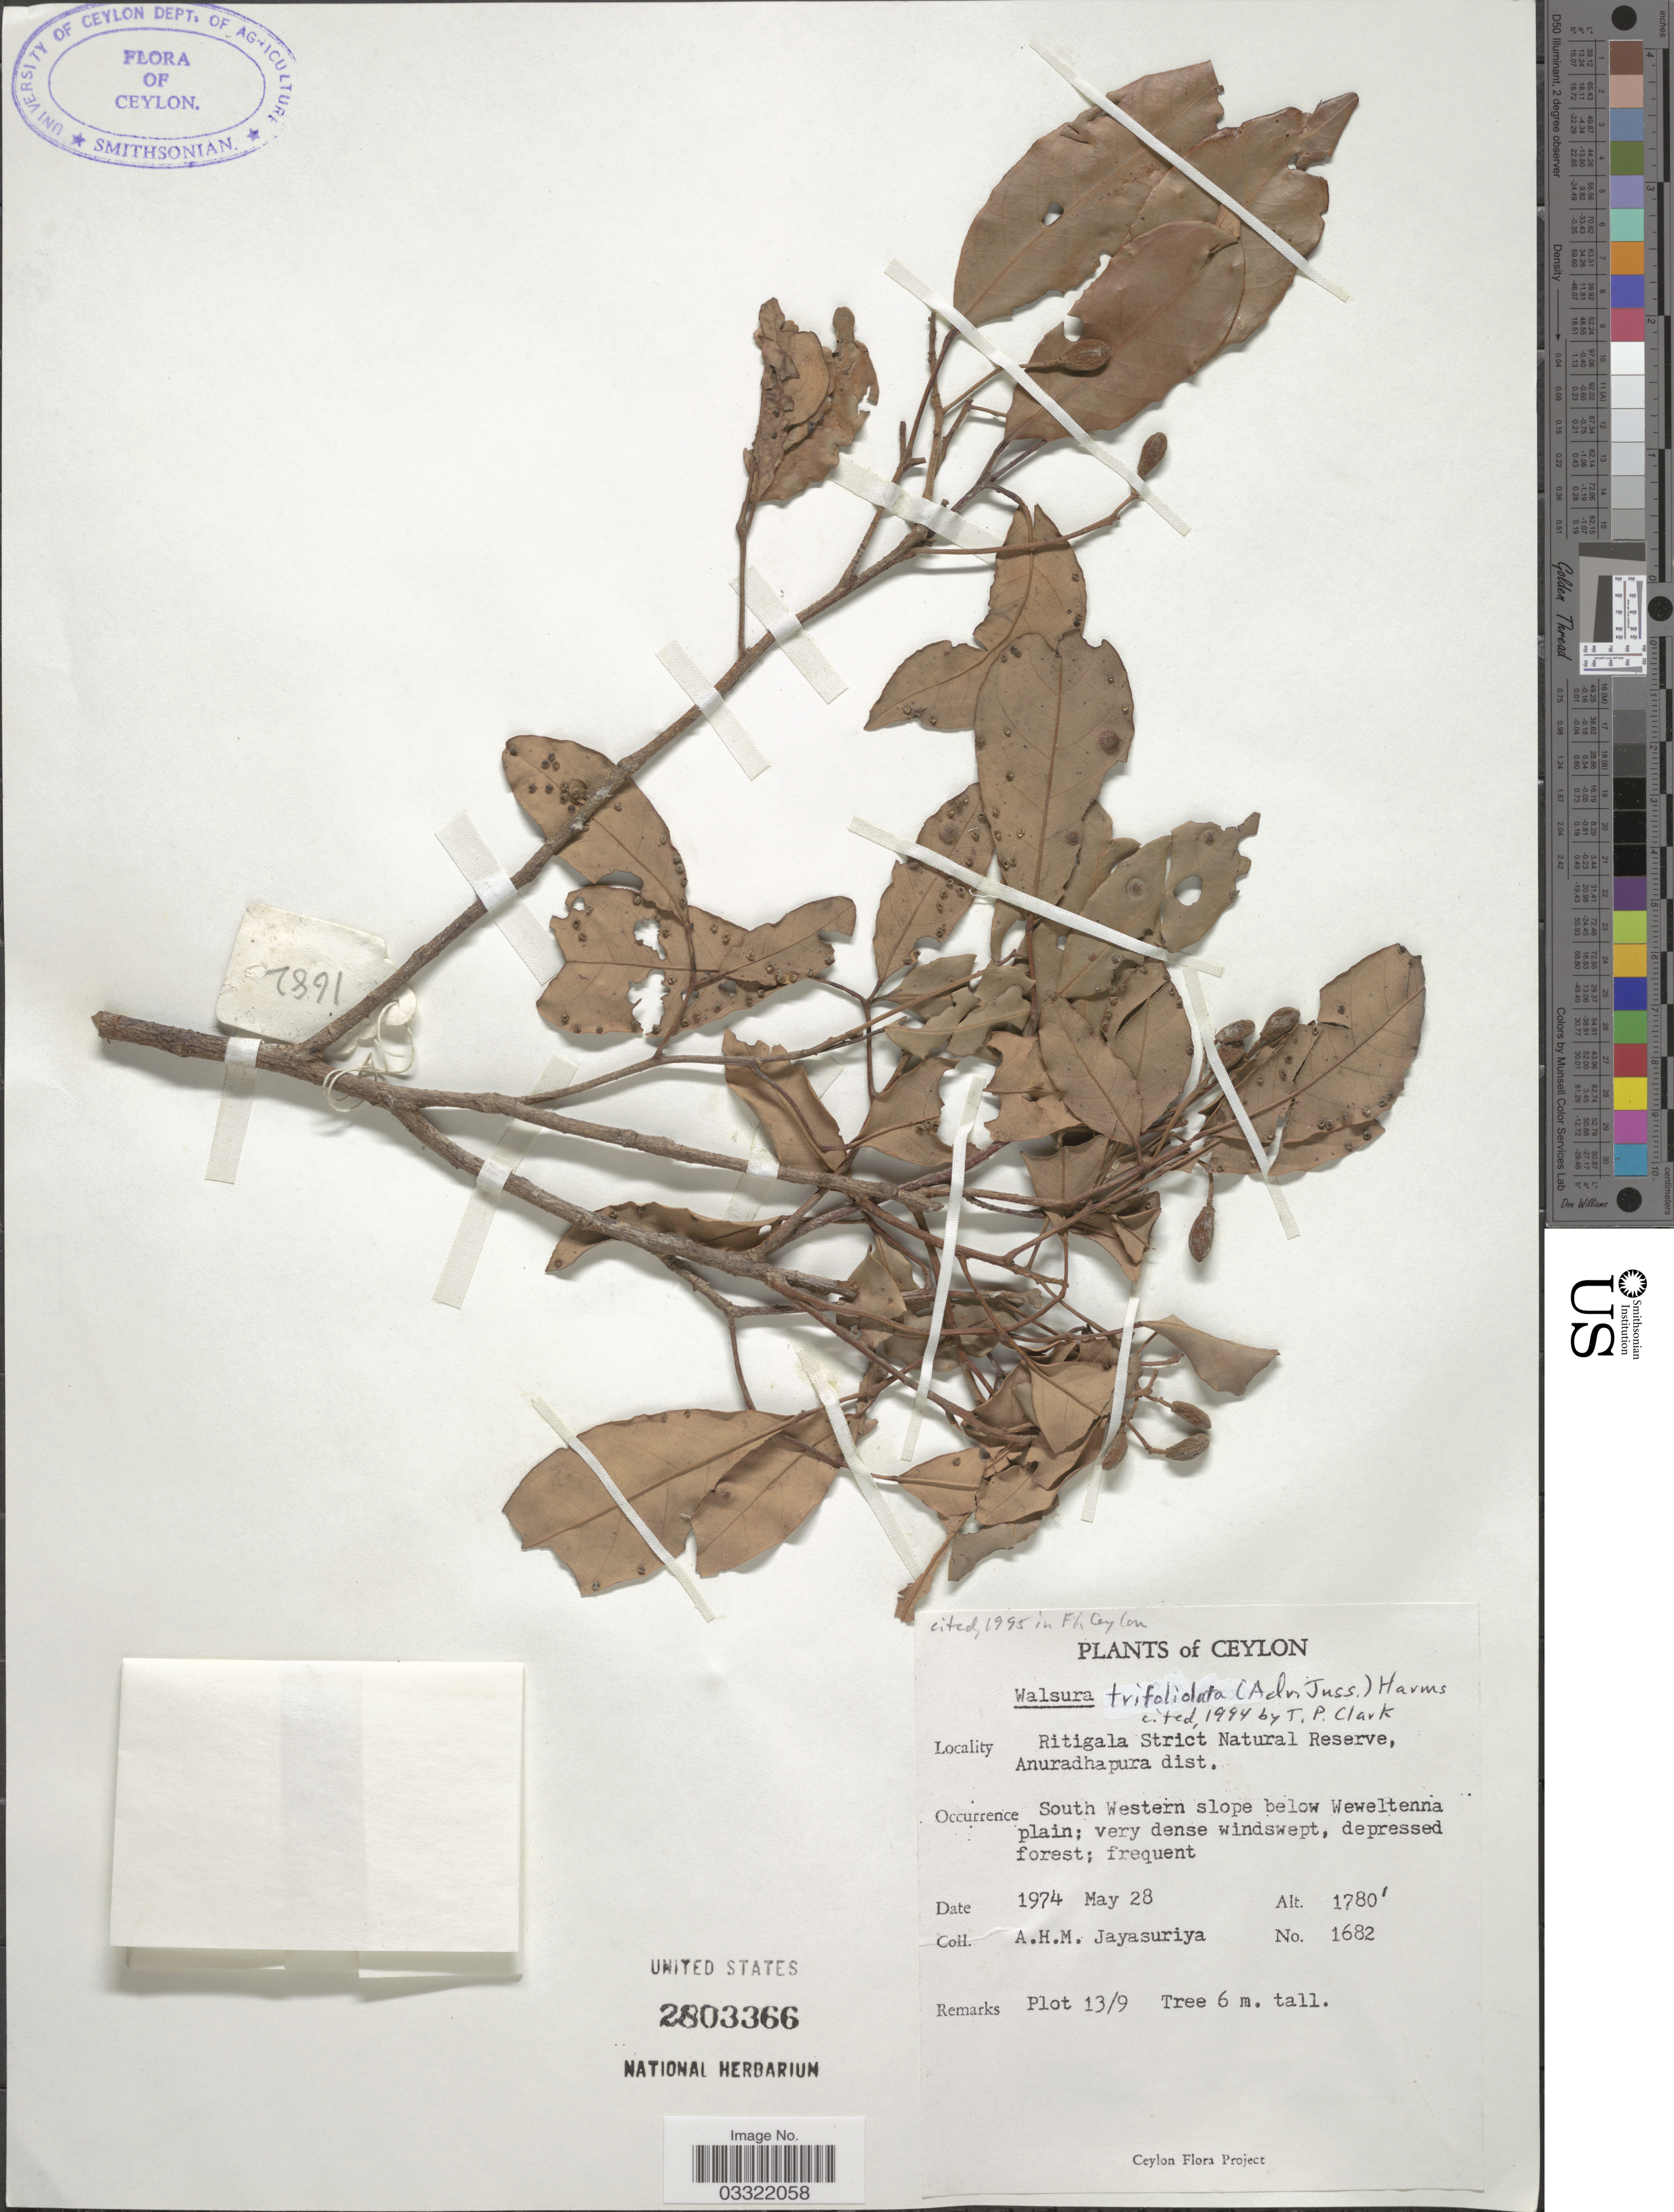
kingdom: Plantae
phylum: Tracheophyta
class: Magnoliopsida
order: Sapindales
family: Meliaceae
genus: Walsura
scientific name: Walsura trifoliolata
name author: (A. Juss.) Harms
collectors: A. H. Jayasuriya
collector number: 1682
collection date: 1974-05-28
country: Sri Lanka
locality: Ceylon, Ritigala Strict Natural Reserve, Anuradhapura dist., South Western slope below Weweltenna plain.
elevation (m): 543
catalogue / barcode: US 2803366